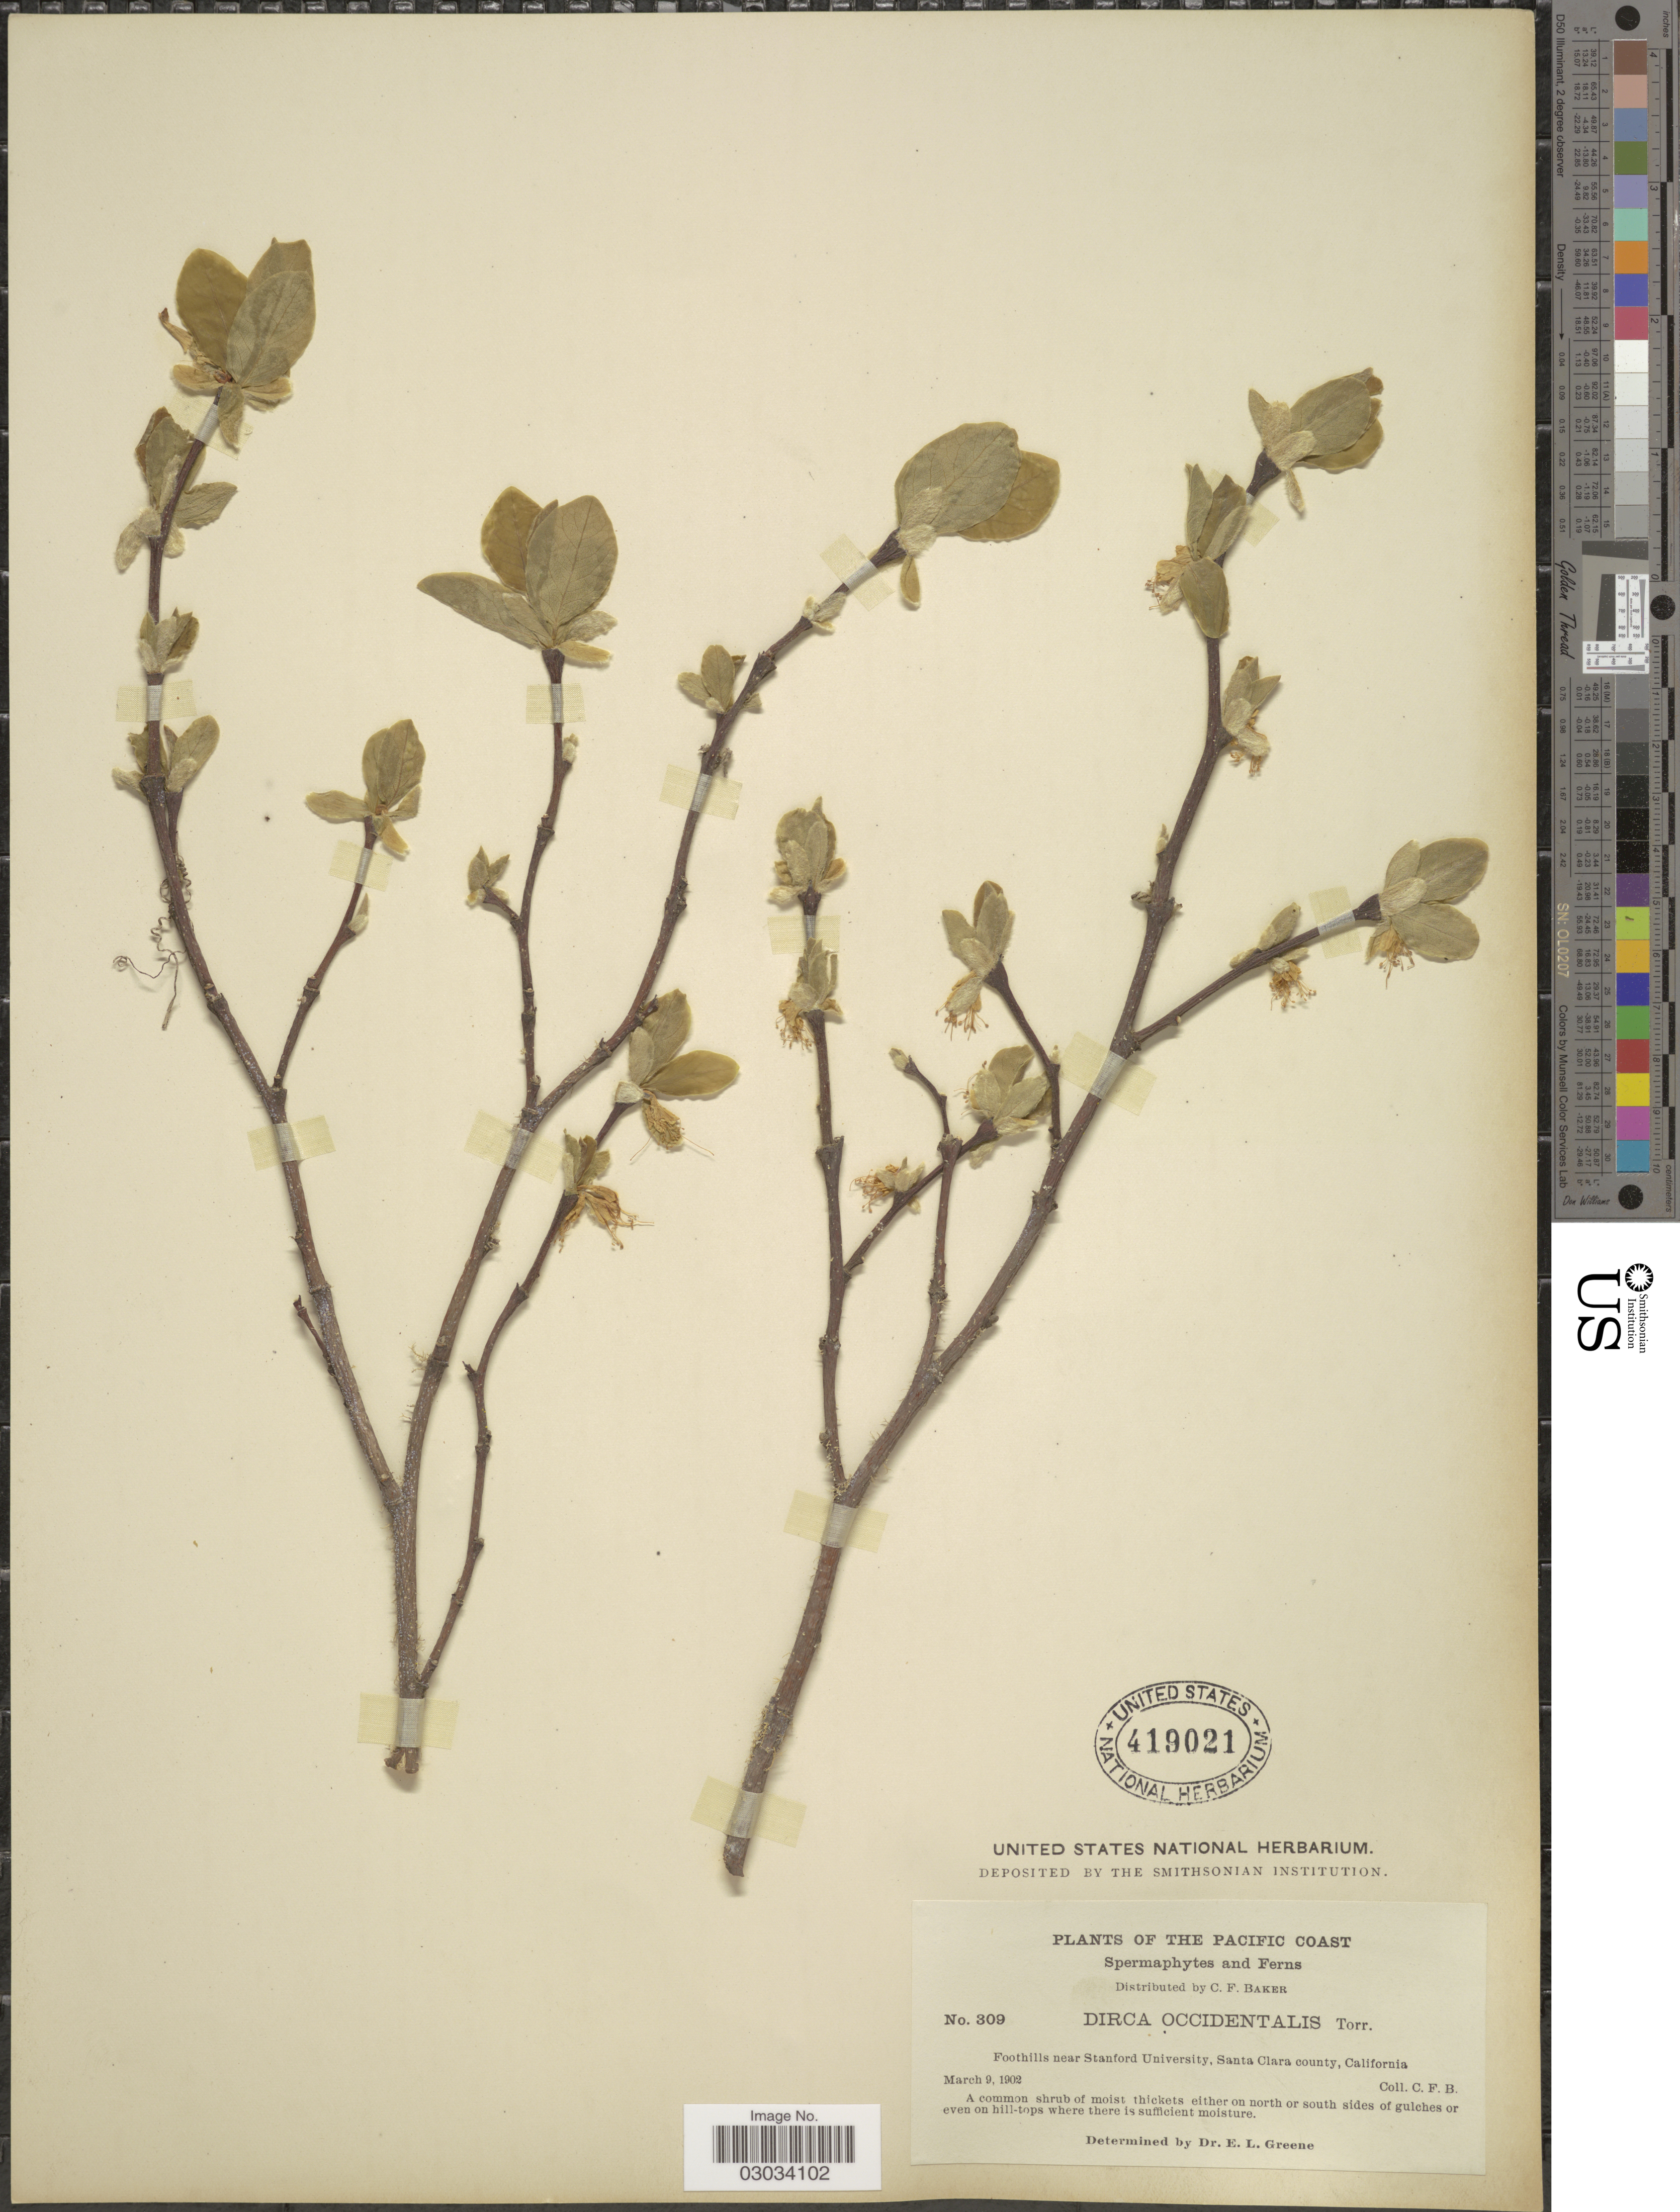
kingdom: Plantae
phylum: Tracheophyta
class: Magnoliopsida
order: Malvales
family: Thymelaeaceae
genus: Dirca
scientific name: Dirca occidentalis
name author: A. Gray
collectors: C. F. Baker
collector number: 309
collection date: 1902-03-09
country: United States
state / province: California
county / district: Santa Clara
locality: The Pacific Coast. Foothills near Stanford University, Santa Clara county.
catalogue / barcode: US 419021